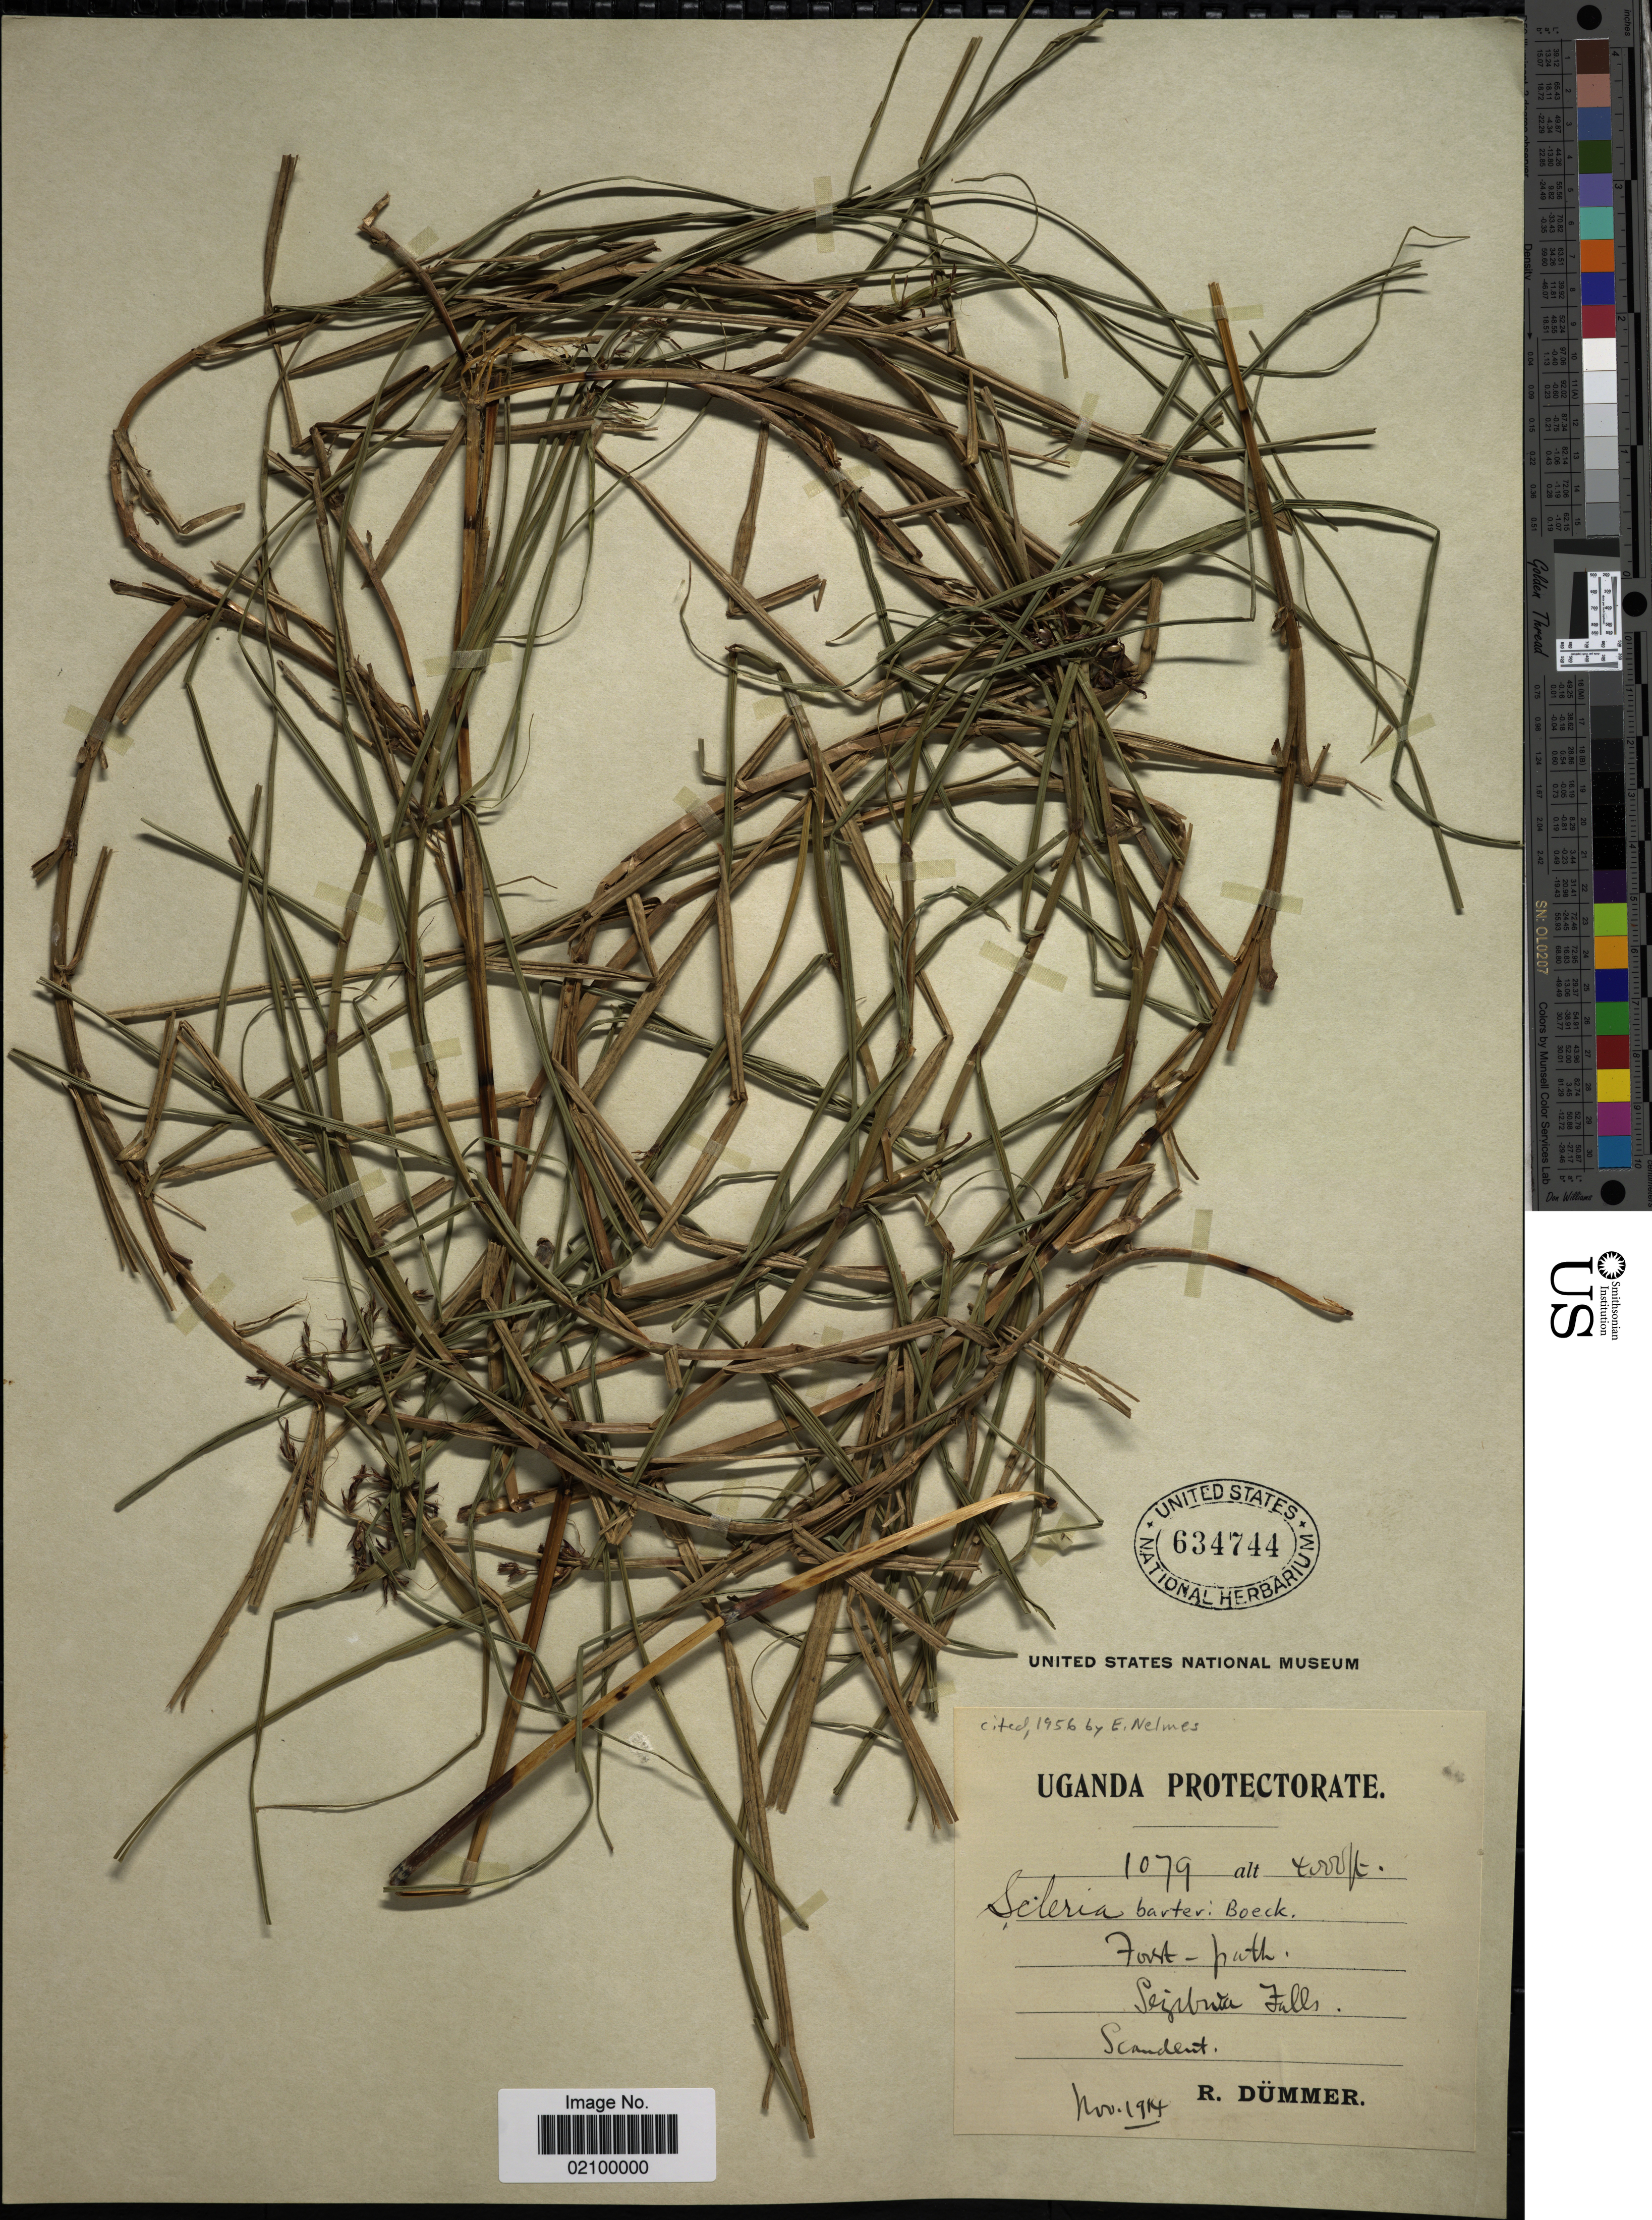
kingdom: Plantae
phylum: Tracheophyta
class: Liliopsida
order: Poales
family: Cyperaceae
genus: Scleria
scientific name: Scleria boivinii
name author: Steud.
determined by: Strong, Mark T., (BOT), Smithsonian Institution - National Museum of Natural History (UNITED STATES)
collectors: R. A. Dümmer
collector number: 1079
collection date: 1914-11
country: Uganda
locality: Sezibwa Falls.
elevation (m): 1219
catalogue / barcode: US 634744